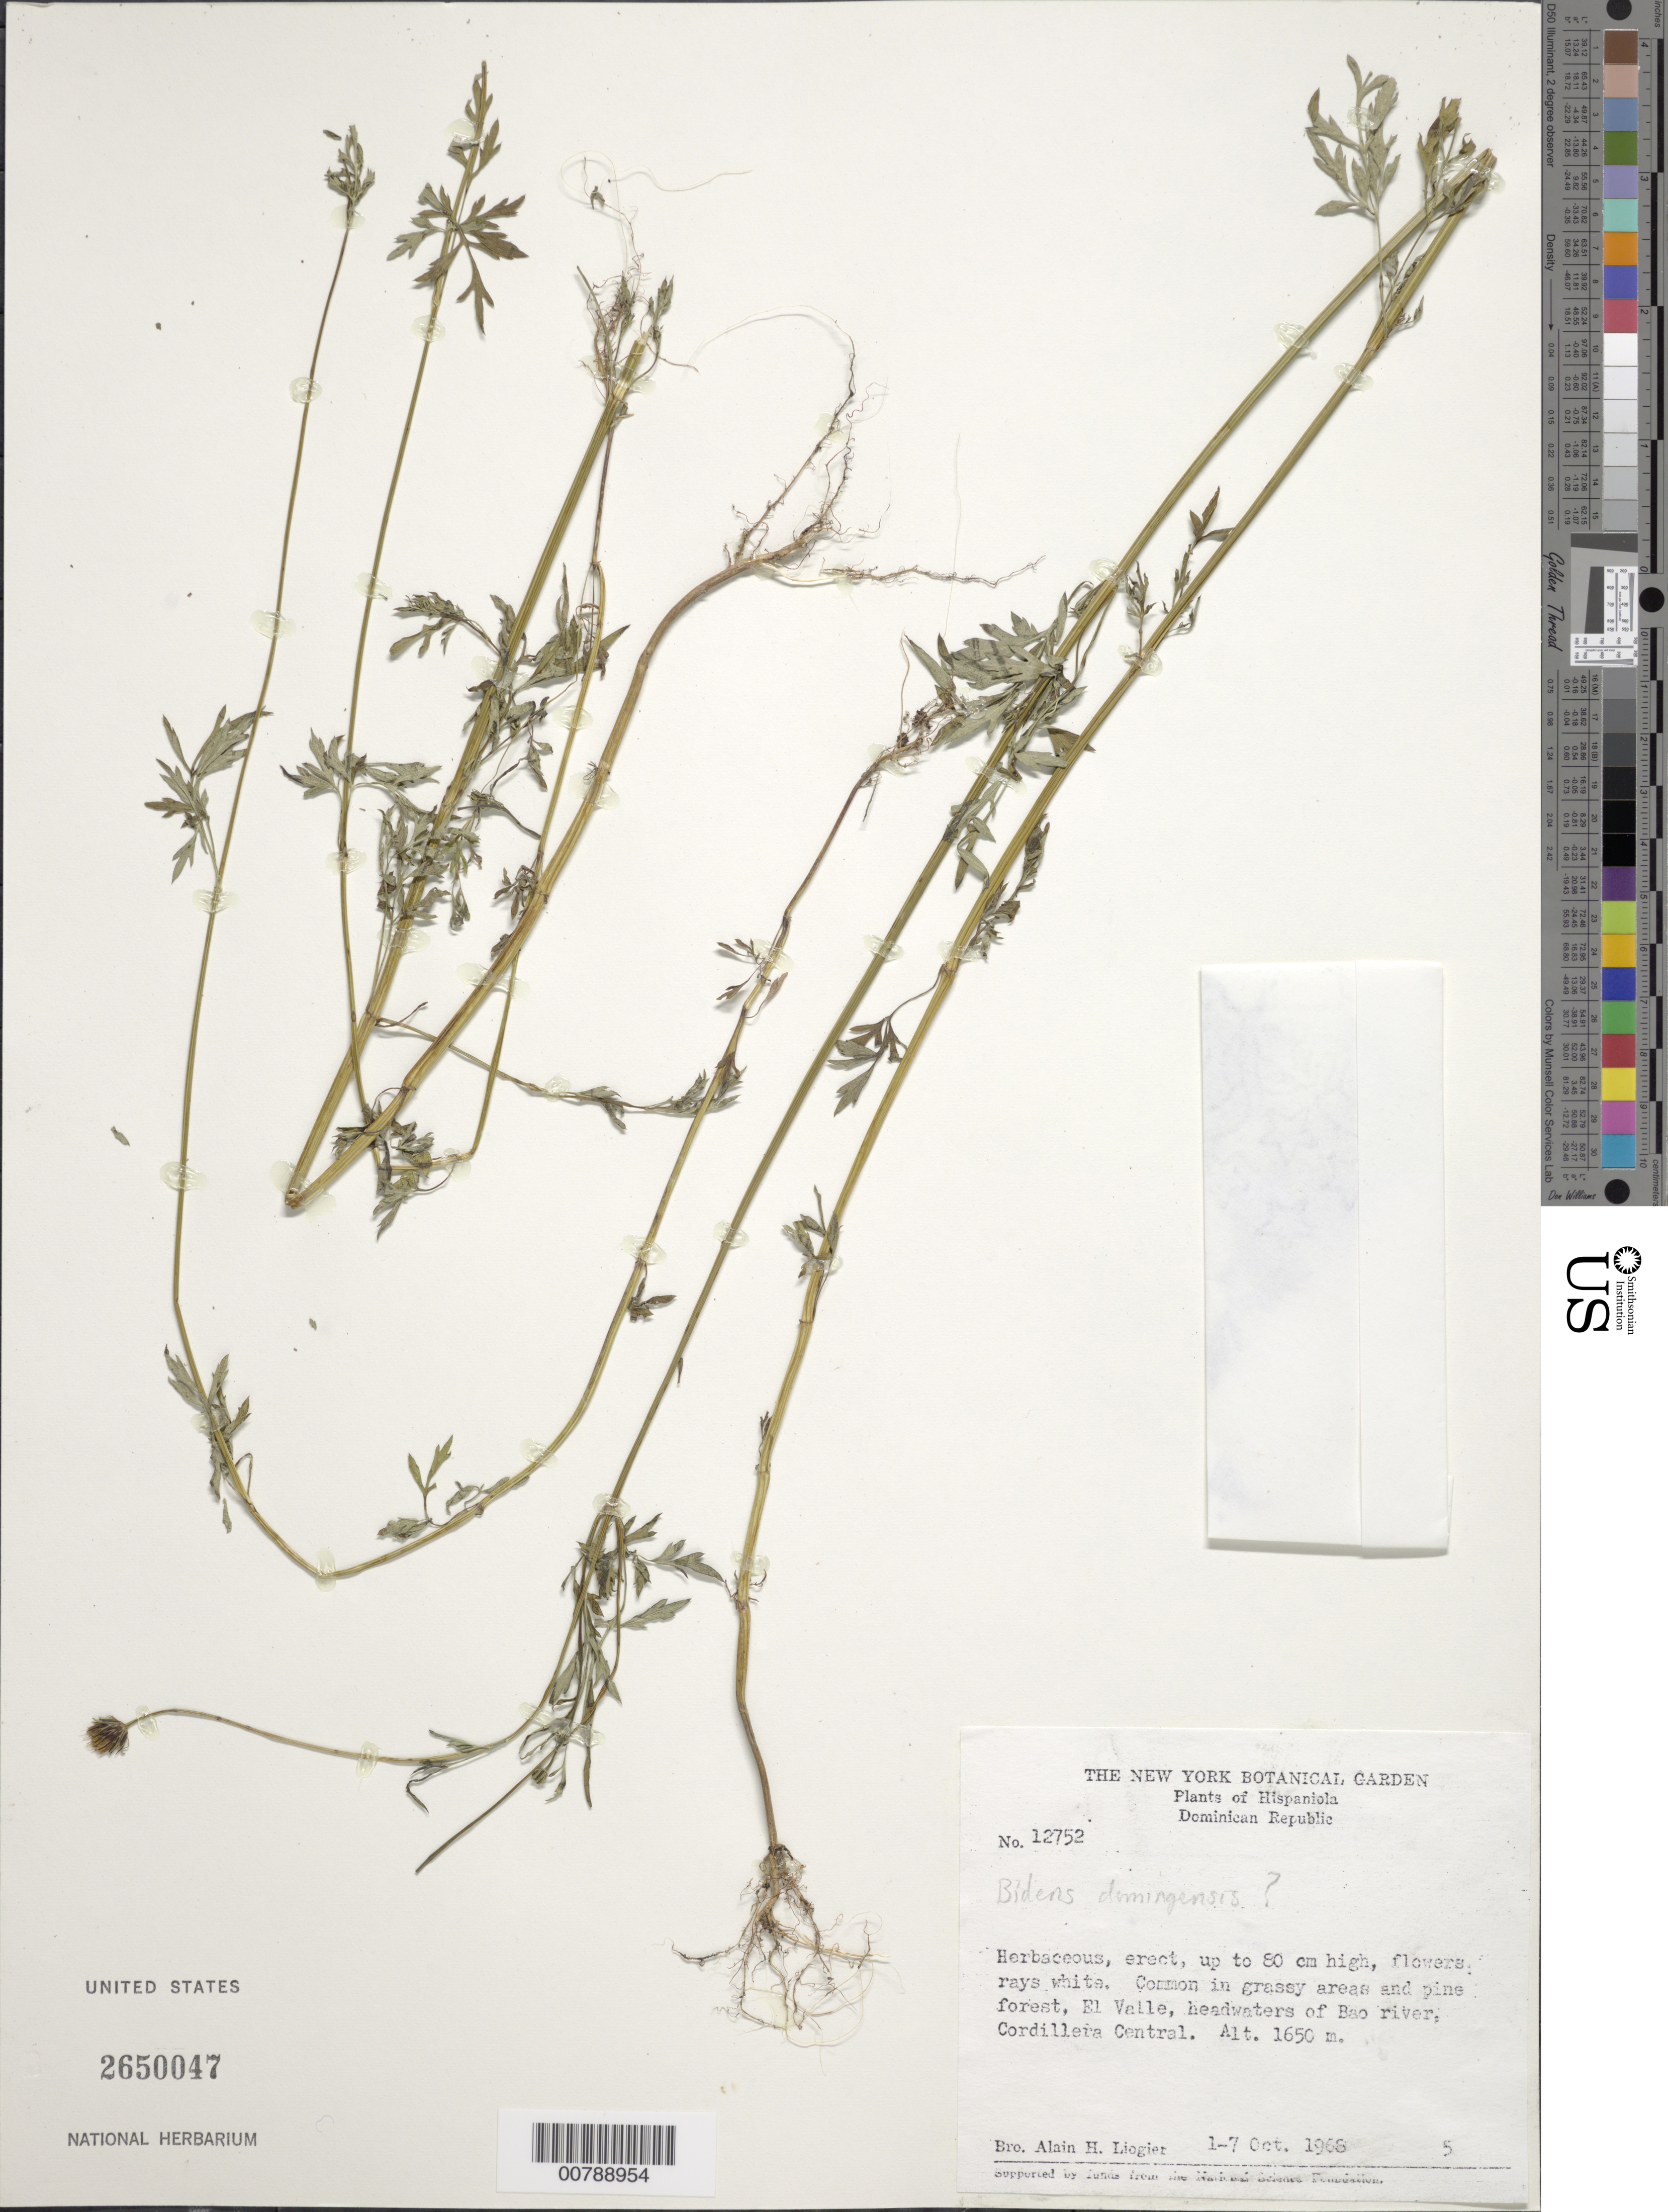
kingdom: Plantae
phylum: Tracheophyta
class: Magnoliopsida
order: Asterales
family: Asteraceae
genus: Bidens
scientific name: Bidens domingensis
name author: O.E. Schulz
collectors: A. H. Liogier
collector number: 12752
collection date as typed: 01 Oct 1968 to 07 Oct 1968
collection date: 1968-10-01/1968-10-07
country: Dominican Republic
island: Hispaniola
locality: El Valle, headwaters of Bao river, Cordillera Central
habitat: Common in grassy areas and pine forest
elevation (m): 1650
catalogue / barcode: US 2650047